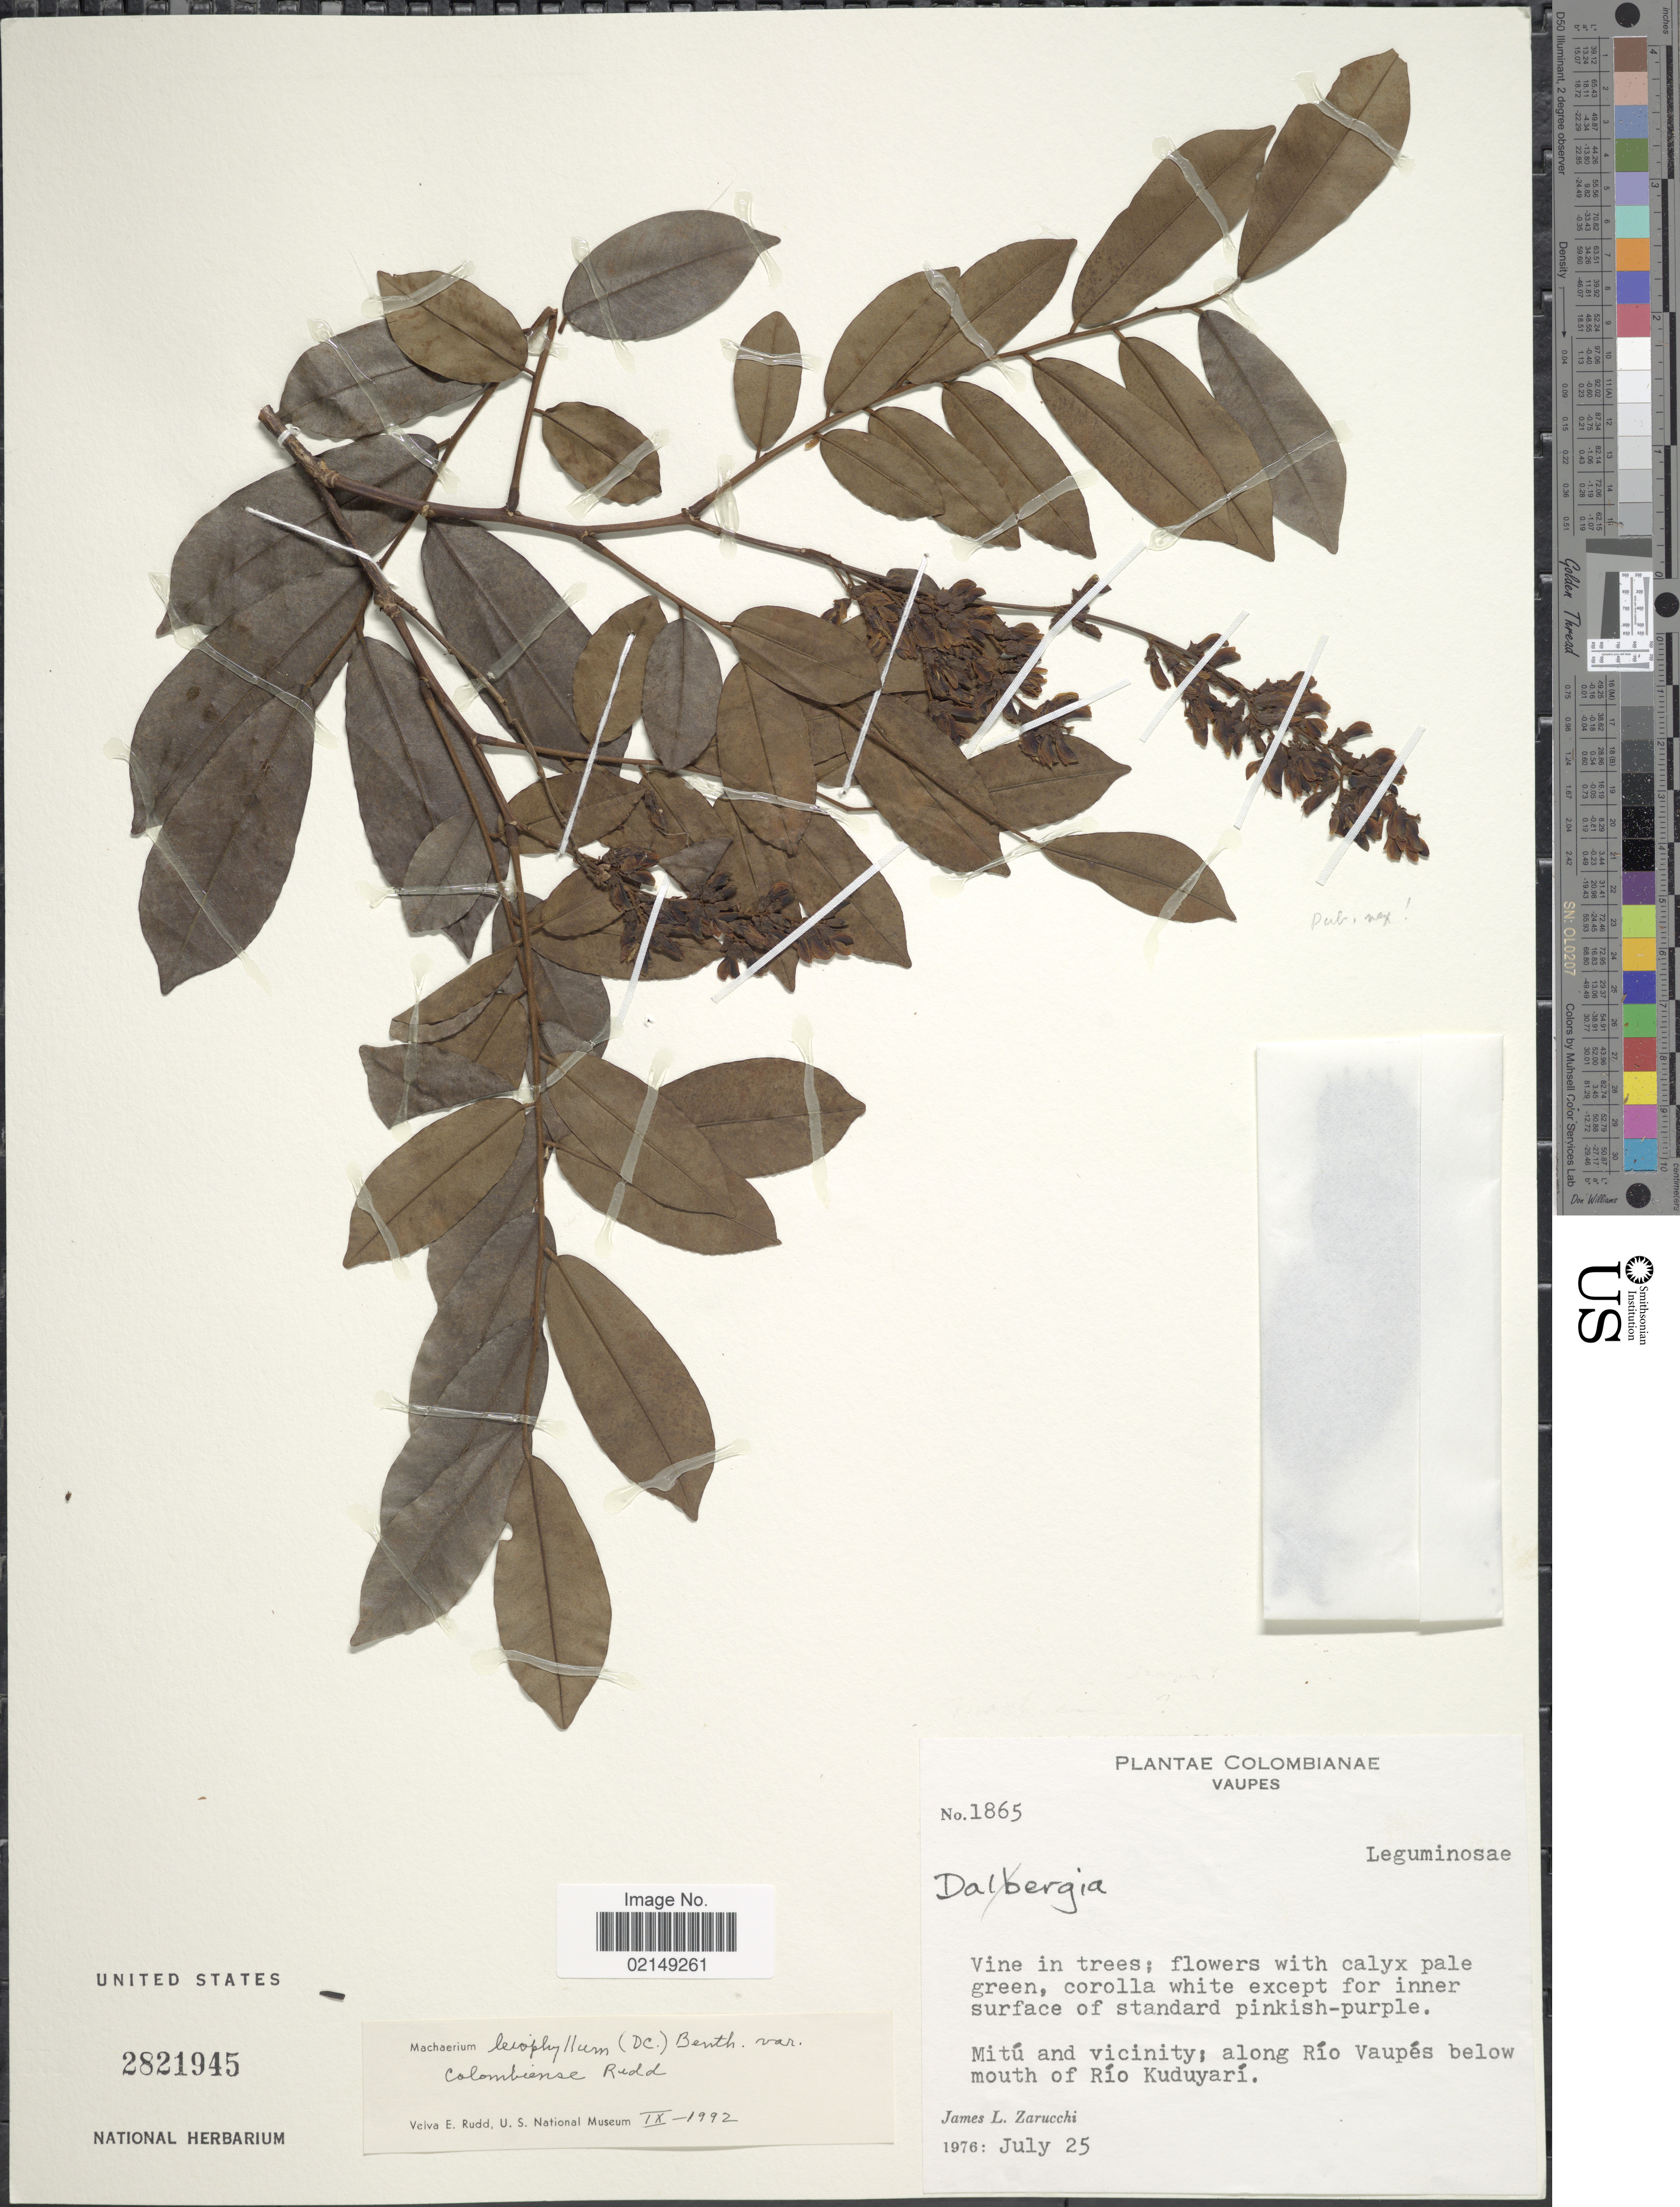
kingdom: Plantae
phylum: Tracheophyta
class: Magnoliopsida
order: Fabales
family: Fabaceae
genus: Machaerium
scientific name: Machaerium leiophyllum var. colombiense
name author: Rudd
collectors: J. L. Zarucchi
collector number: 1865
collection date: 1976-07-25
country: Colombia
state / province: Vaupés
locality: Mitu and vicinity; along Rio Vaupes below mouth of Rio Kuduyari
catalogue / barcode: US 2821945